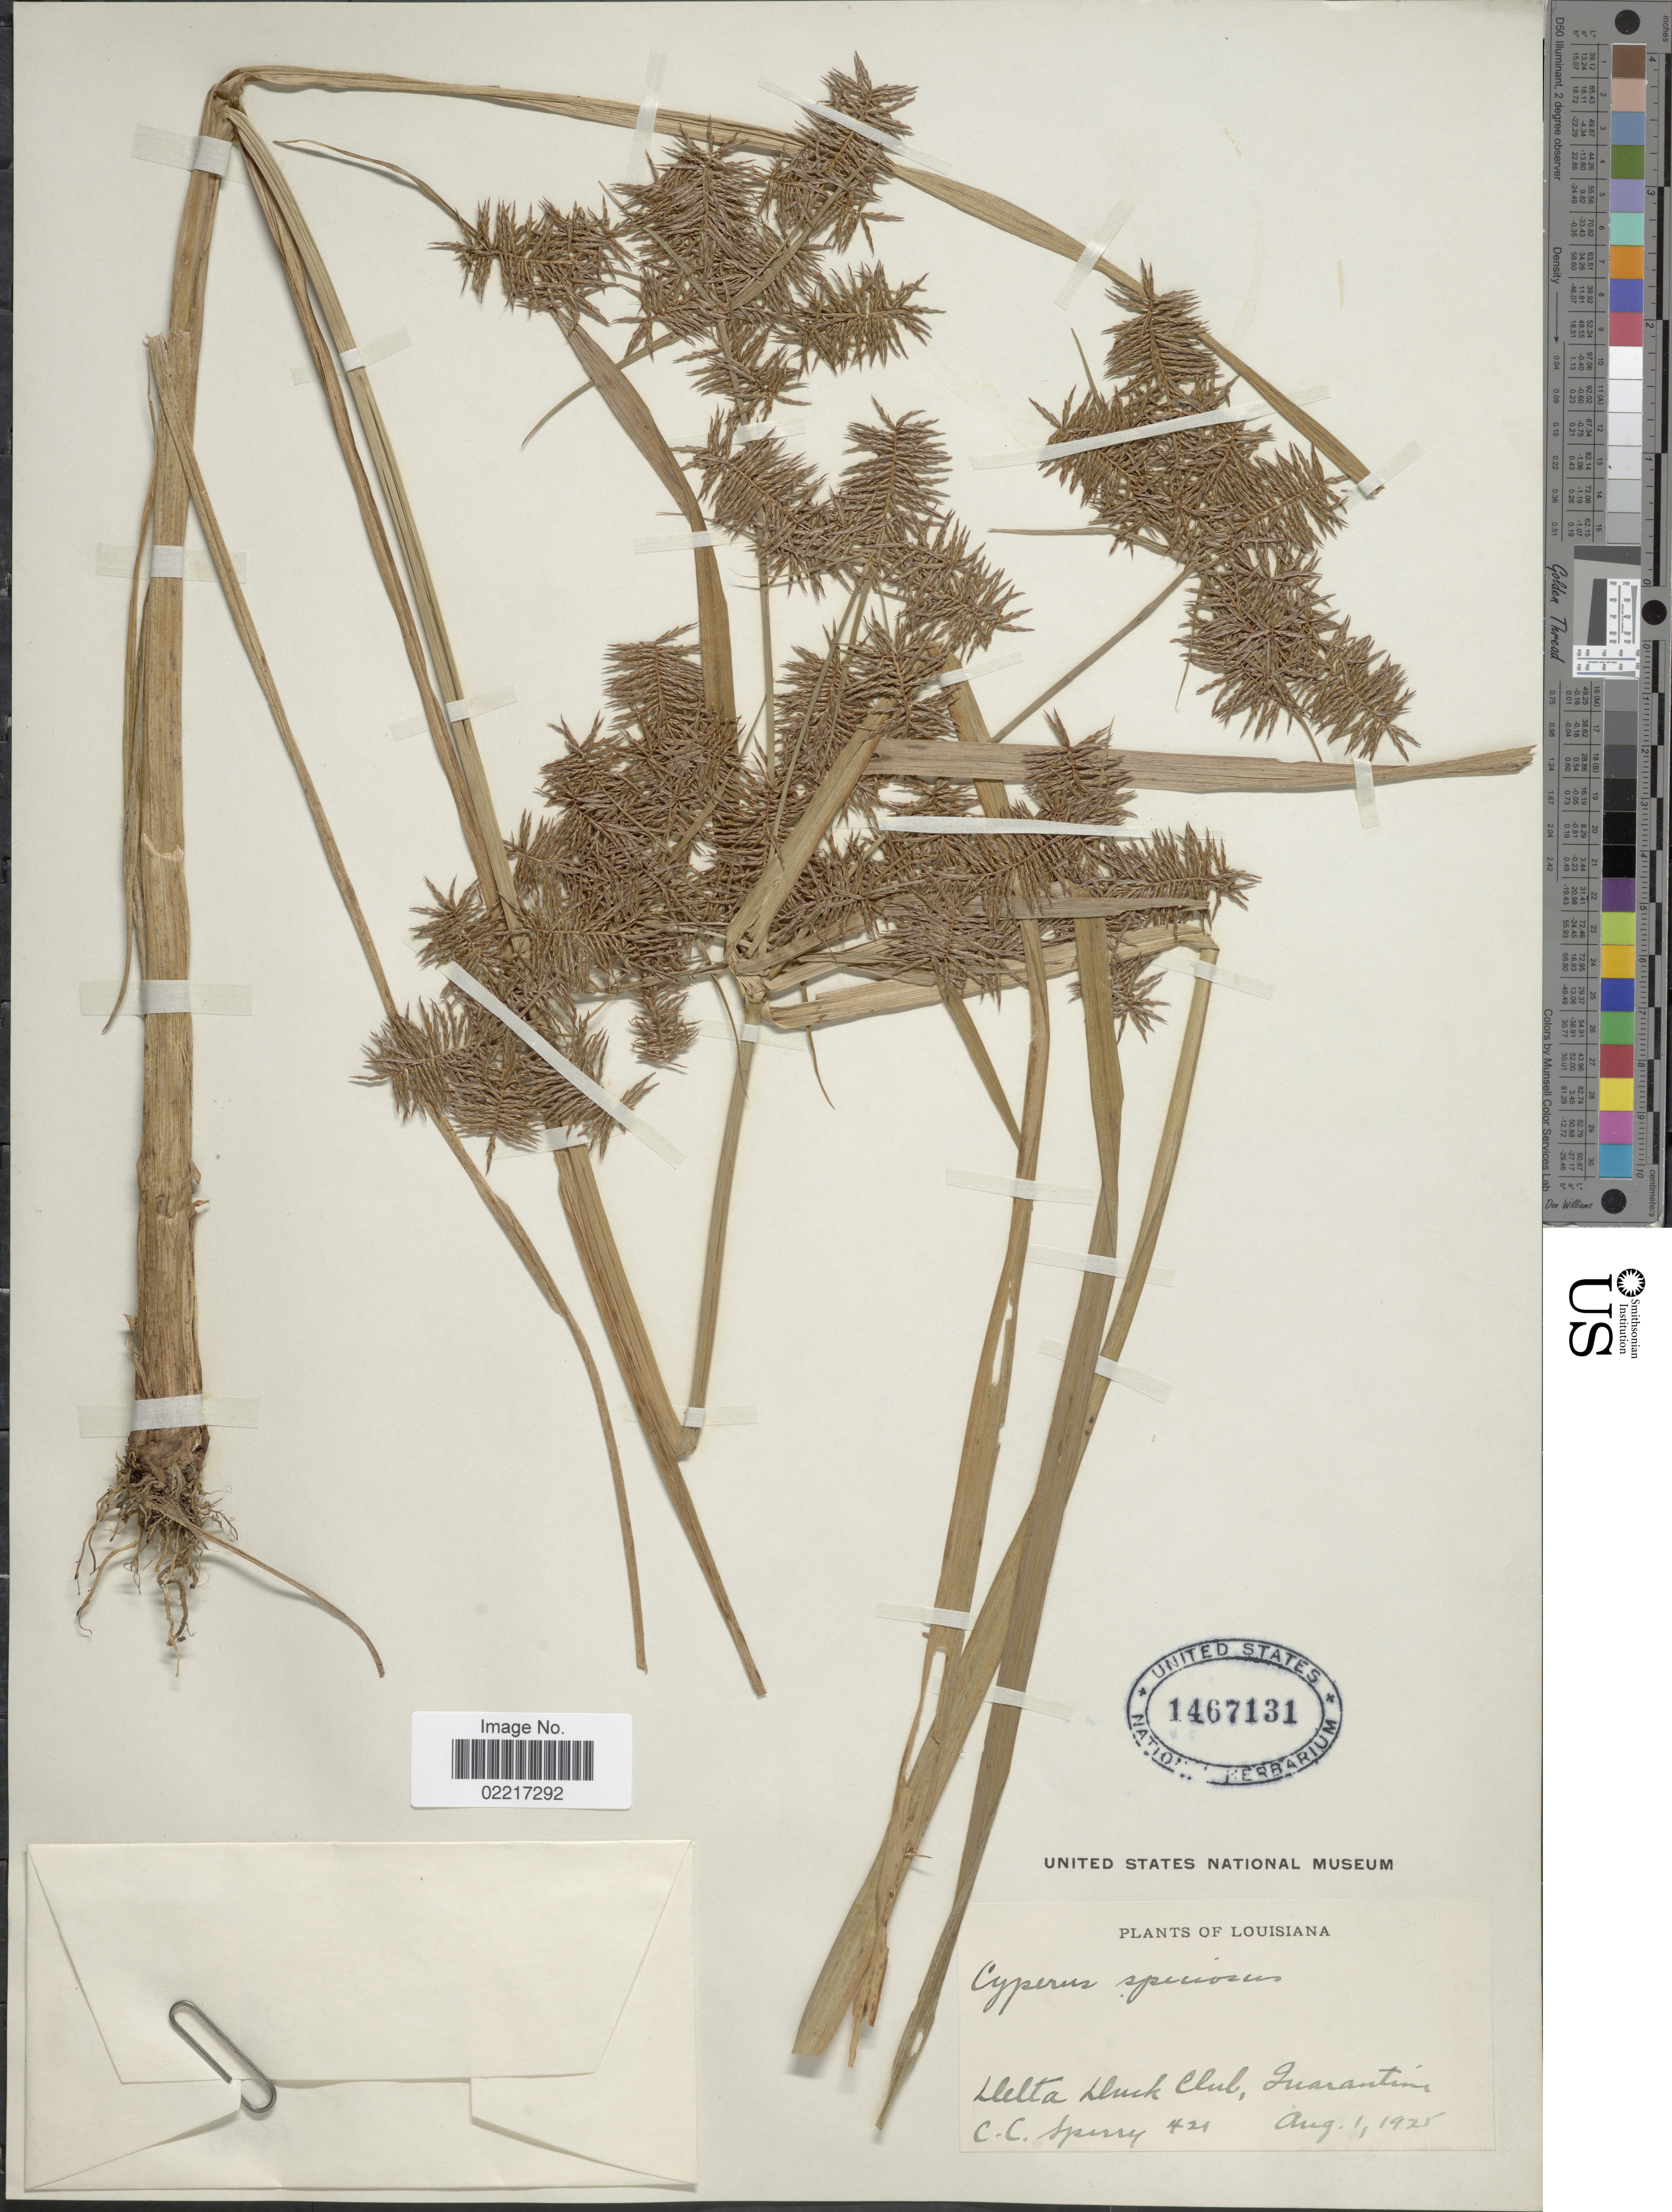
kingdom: Plantae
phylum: Tracheophyta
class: Liliopsida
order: Poales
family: Cyperaceae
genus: Cyperus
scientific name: Cyperus odoratus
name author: L.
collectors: C. C. Sperry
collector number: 421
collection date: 1925-08-01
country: United States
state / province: Louisiana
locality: Delta Duck Club, Quarantine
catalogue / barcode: US 1467131